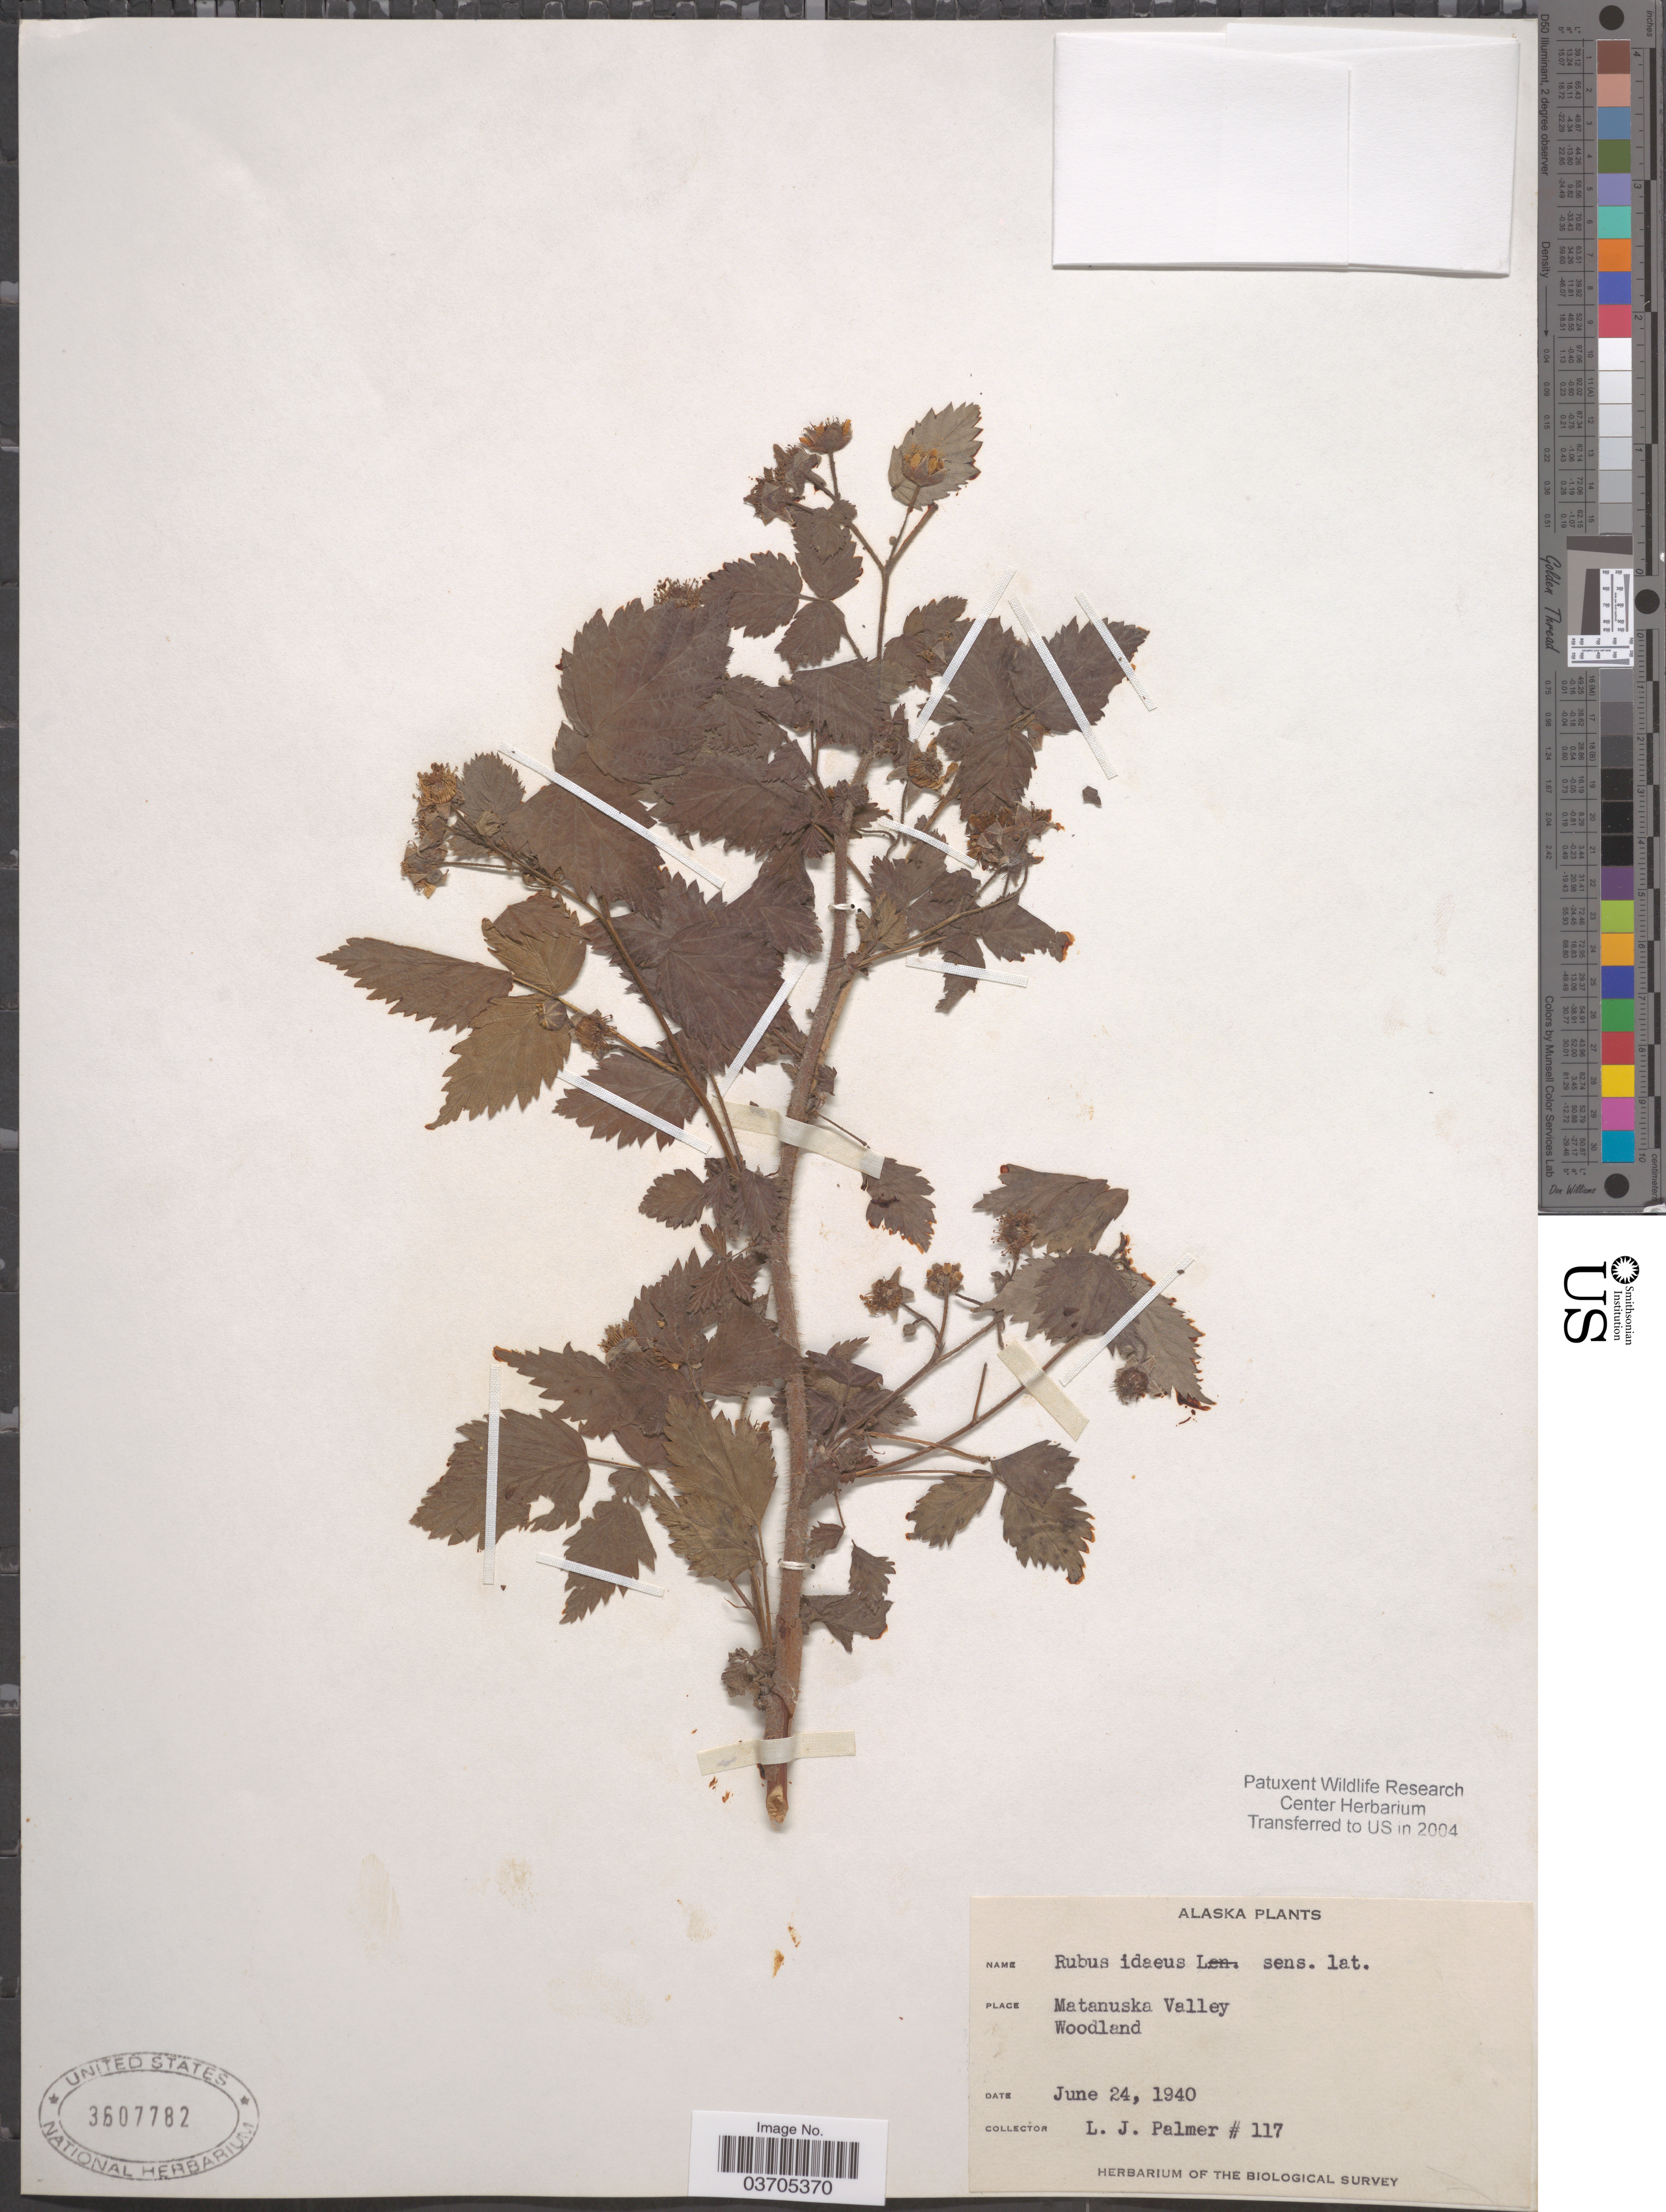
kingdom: Plantae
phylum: Tracheophyta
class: Magnoliopsida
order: Rosales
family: Rosaceae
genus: Rubus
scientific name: Rubus idaeus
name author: L.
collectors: L. J. Palmer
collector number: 117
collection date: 1940-06-24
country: United States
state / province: Alaska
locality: Matanuska Valley. Woodland.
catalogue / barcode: US 3607782